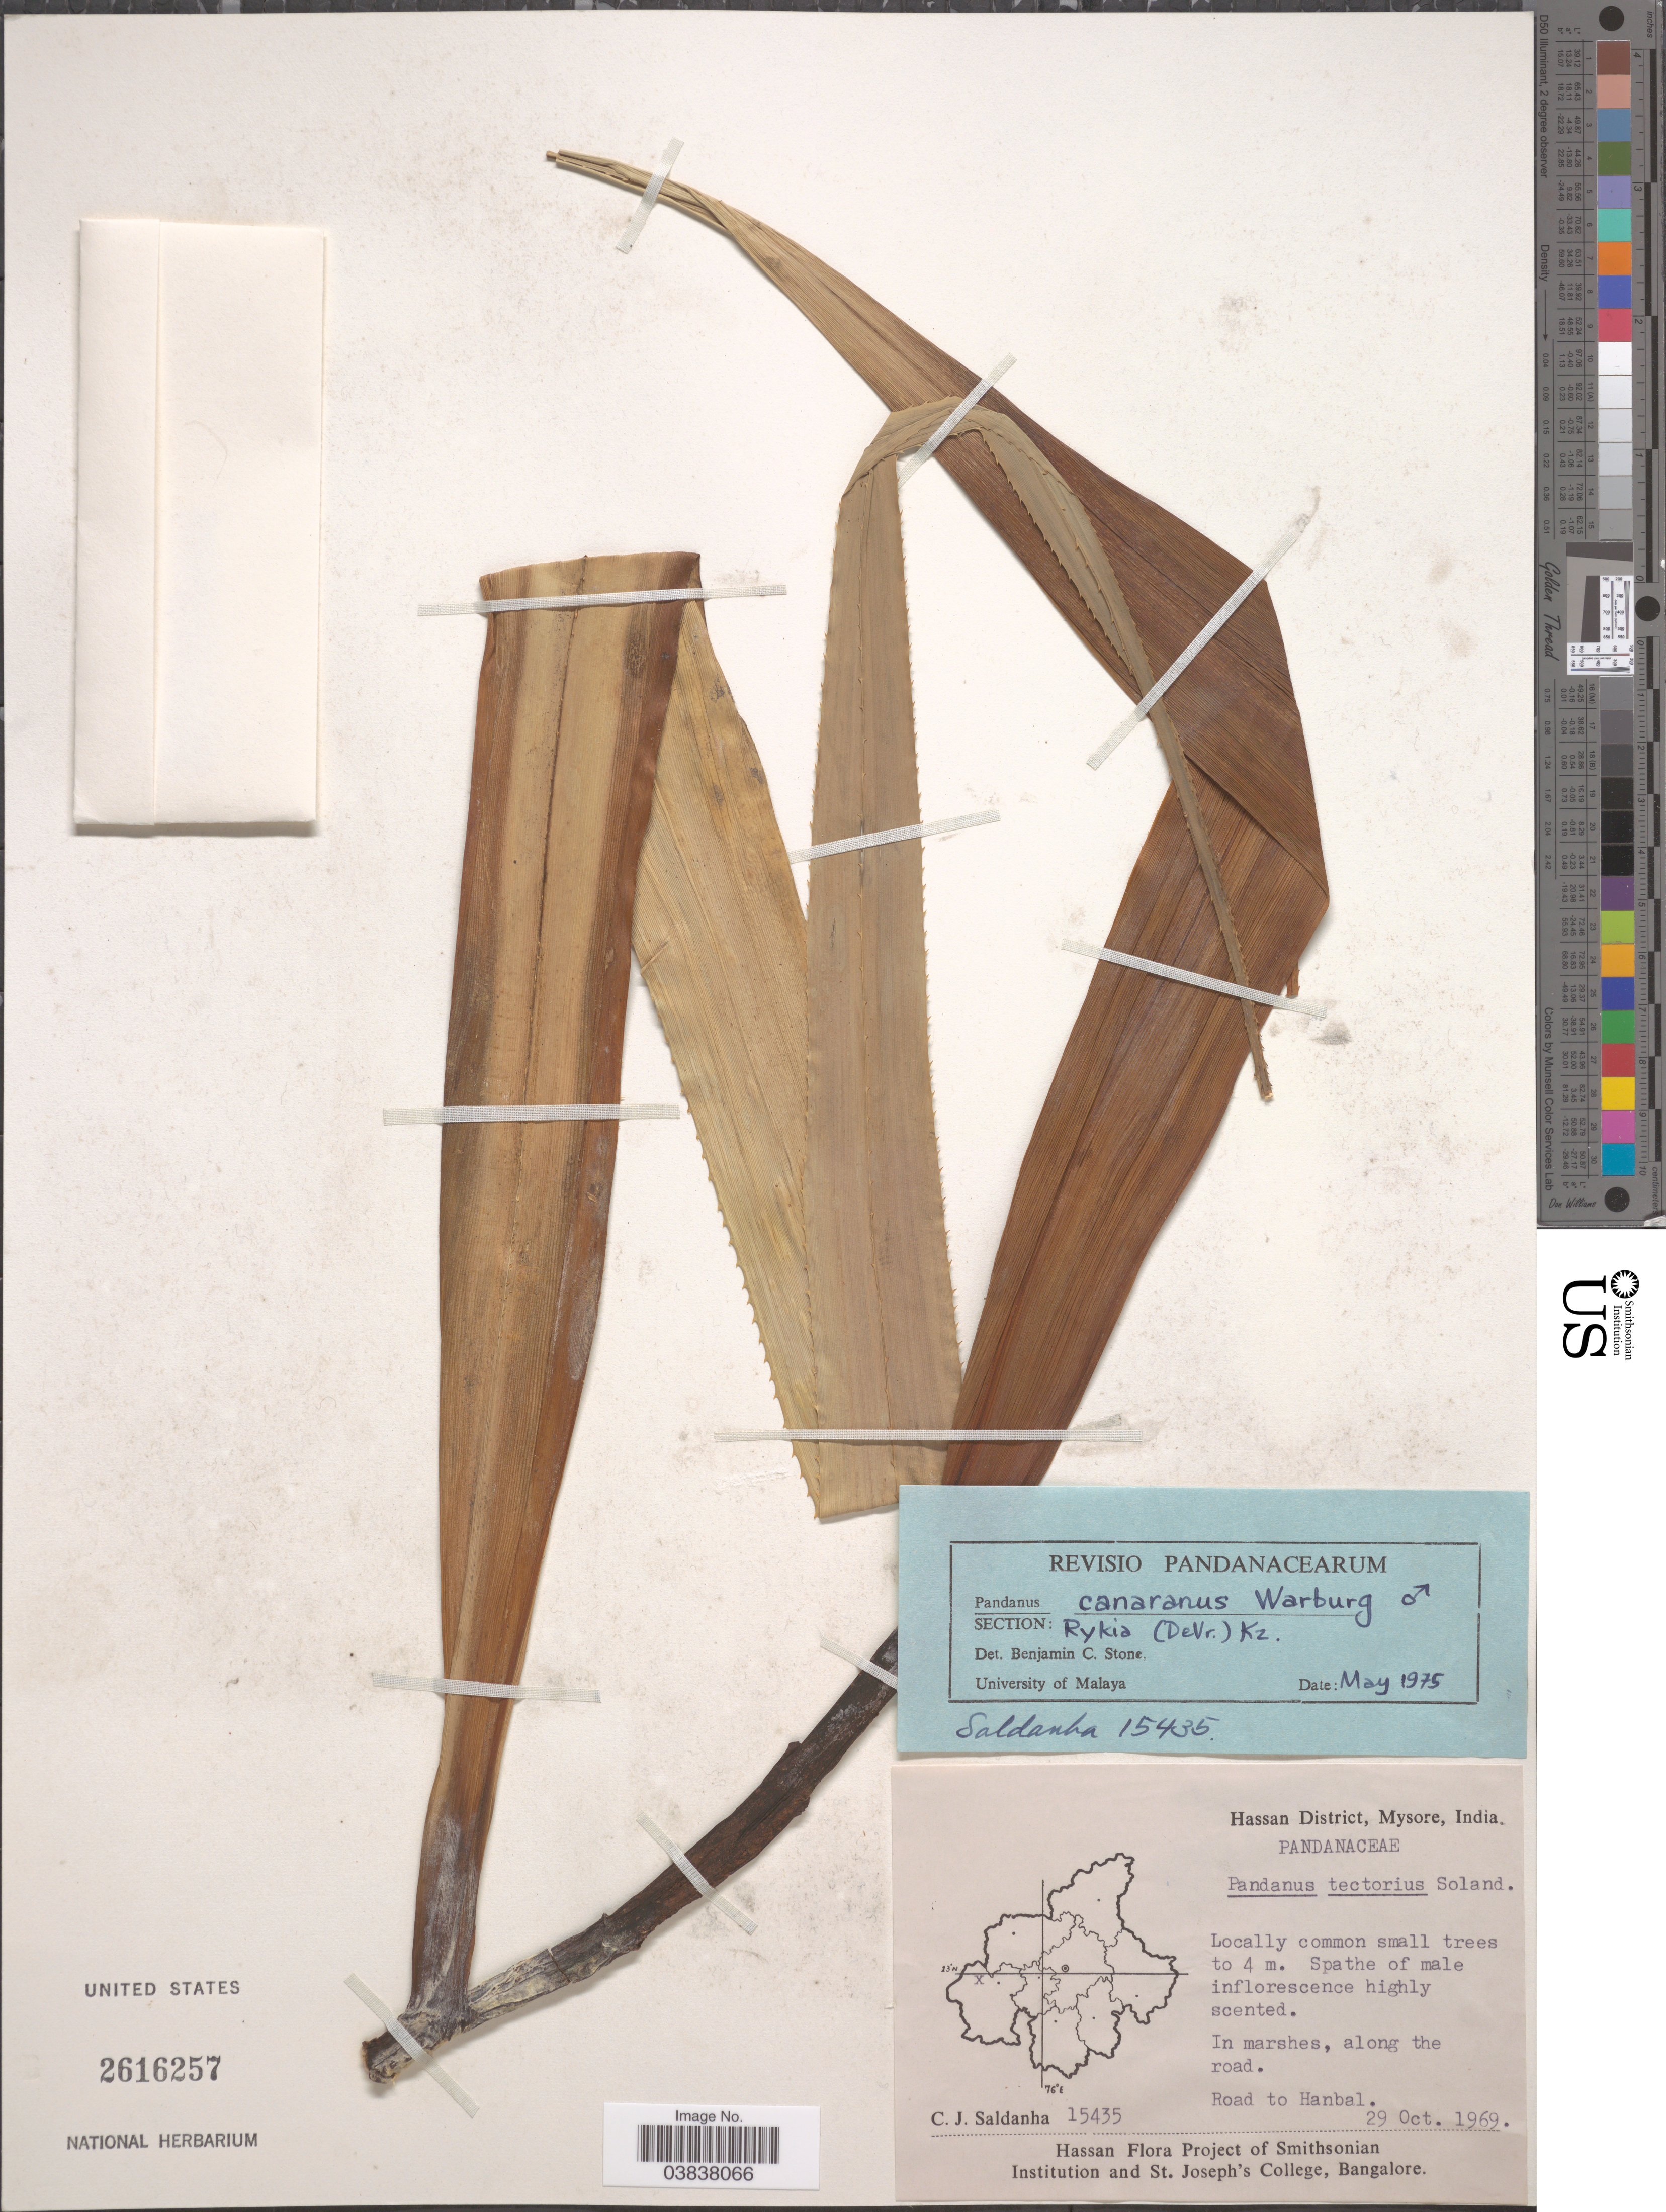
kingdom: Plantae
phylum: Tracheophyta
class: Liliopsida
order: Pandanales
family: Pandanaceae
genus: Pandanus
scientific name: Pandanus canaranus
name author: Warb.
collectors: C. J. Saldanha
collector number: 15435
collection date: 1969-10-29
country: India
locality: Hassan District, Mysore. Along the road. Road to Hanbal.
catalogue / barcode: US 2616257